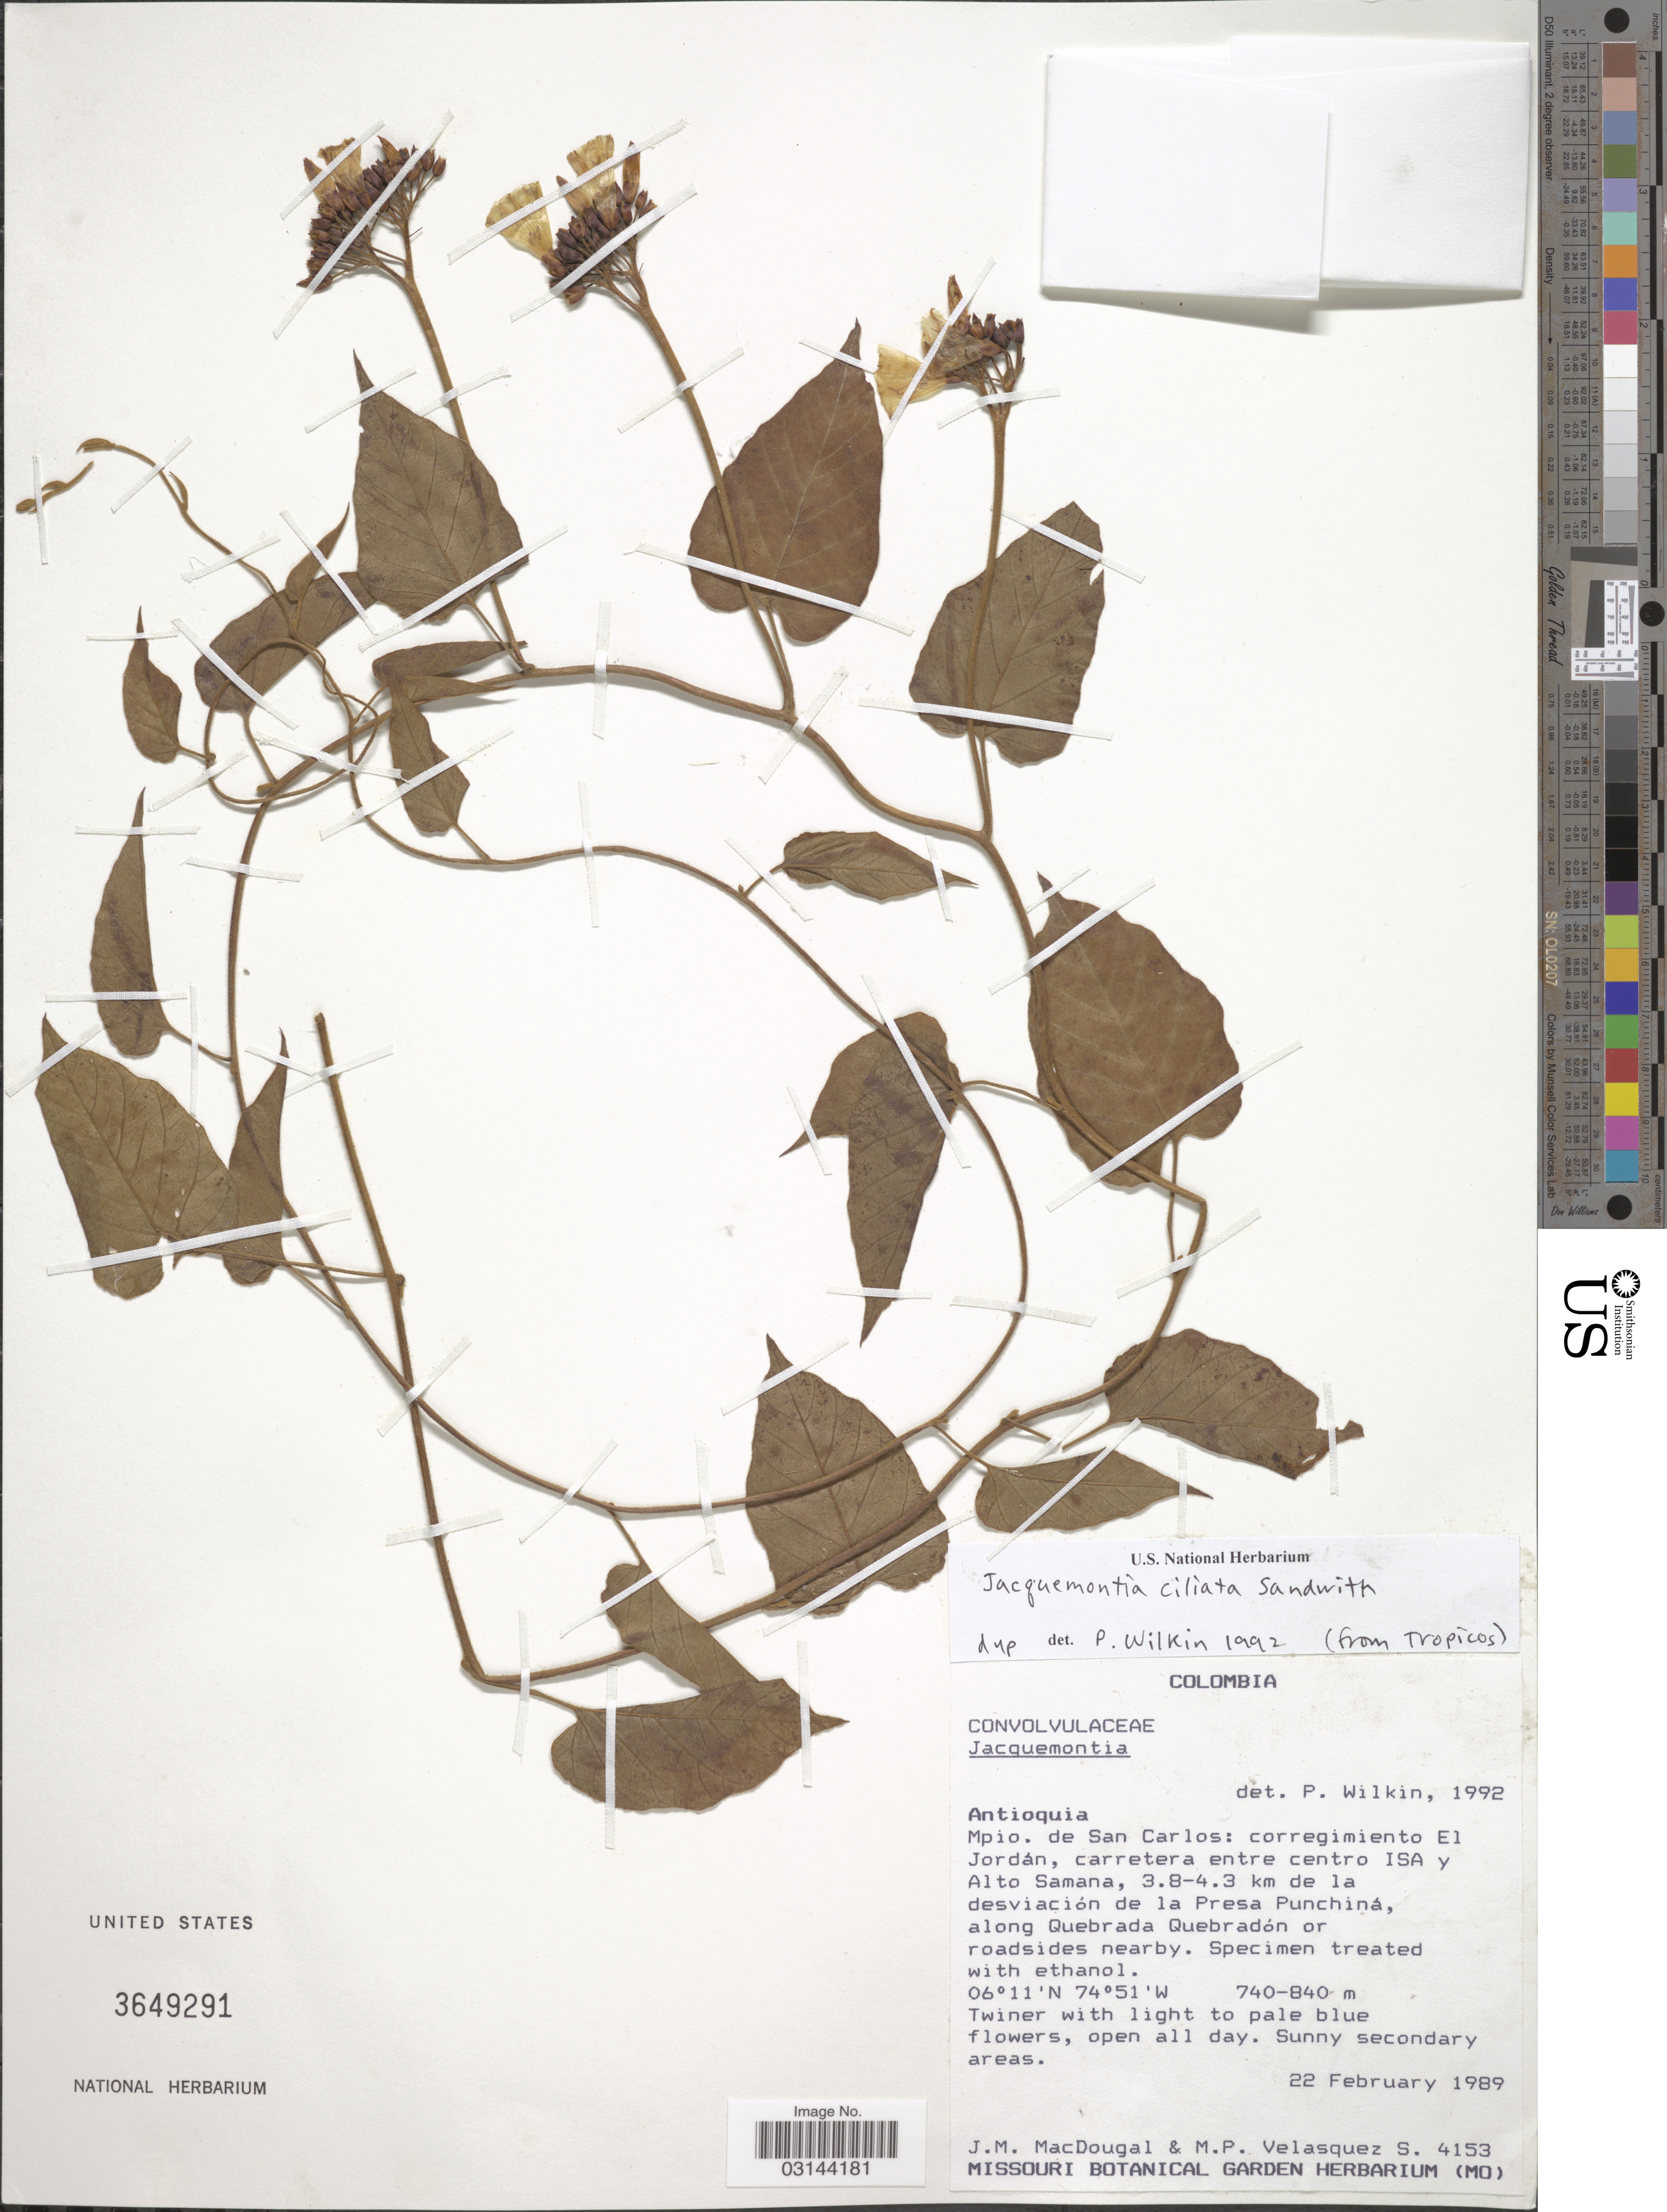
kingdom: Plantae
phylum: Tracheophyta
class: Magnoliopsida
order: Solanales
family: Convolvulaceae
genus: Jacquemontia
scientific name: Jacquemontia ciliata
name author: Sandwith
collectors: J. M. MacDougal & M. Velasquez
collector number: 4153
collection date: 1989-02-22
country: Colombia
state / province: Antioquia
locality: Mpio. de San Carlos: corregimiento El Jordán, carretera entre centro ISA y Alto Samana, 3.8-4.3 km de la desviación de la Presa Punchiná, along Quebrada Quebradón or roadsides nearby.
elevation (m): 740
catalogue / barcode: US 3649291